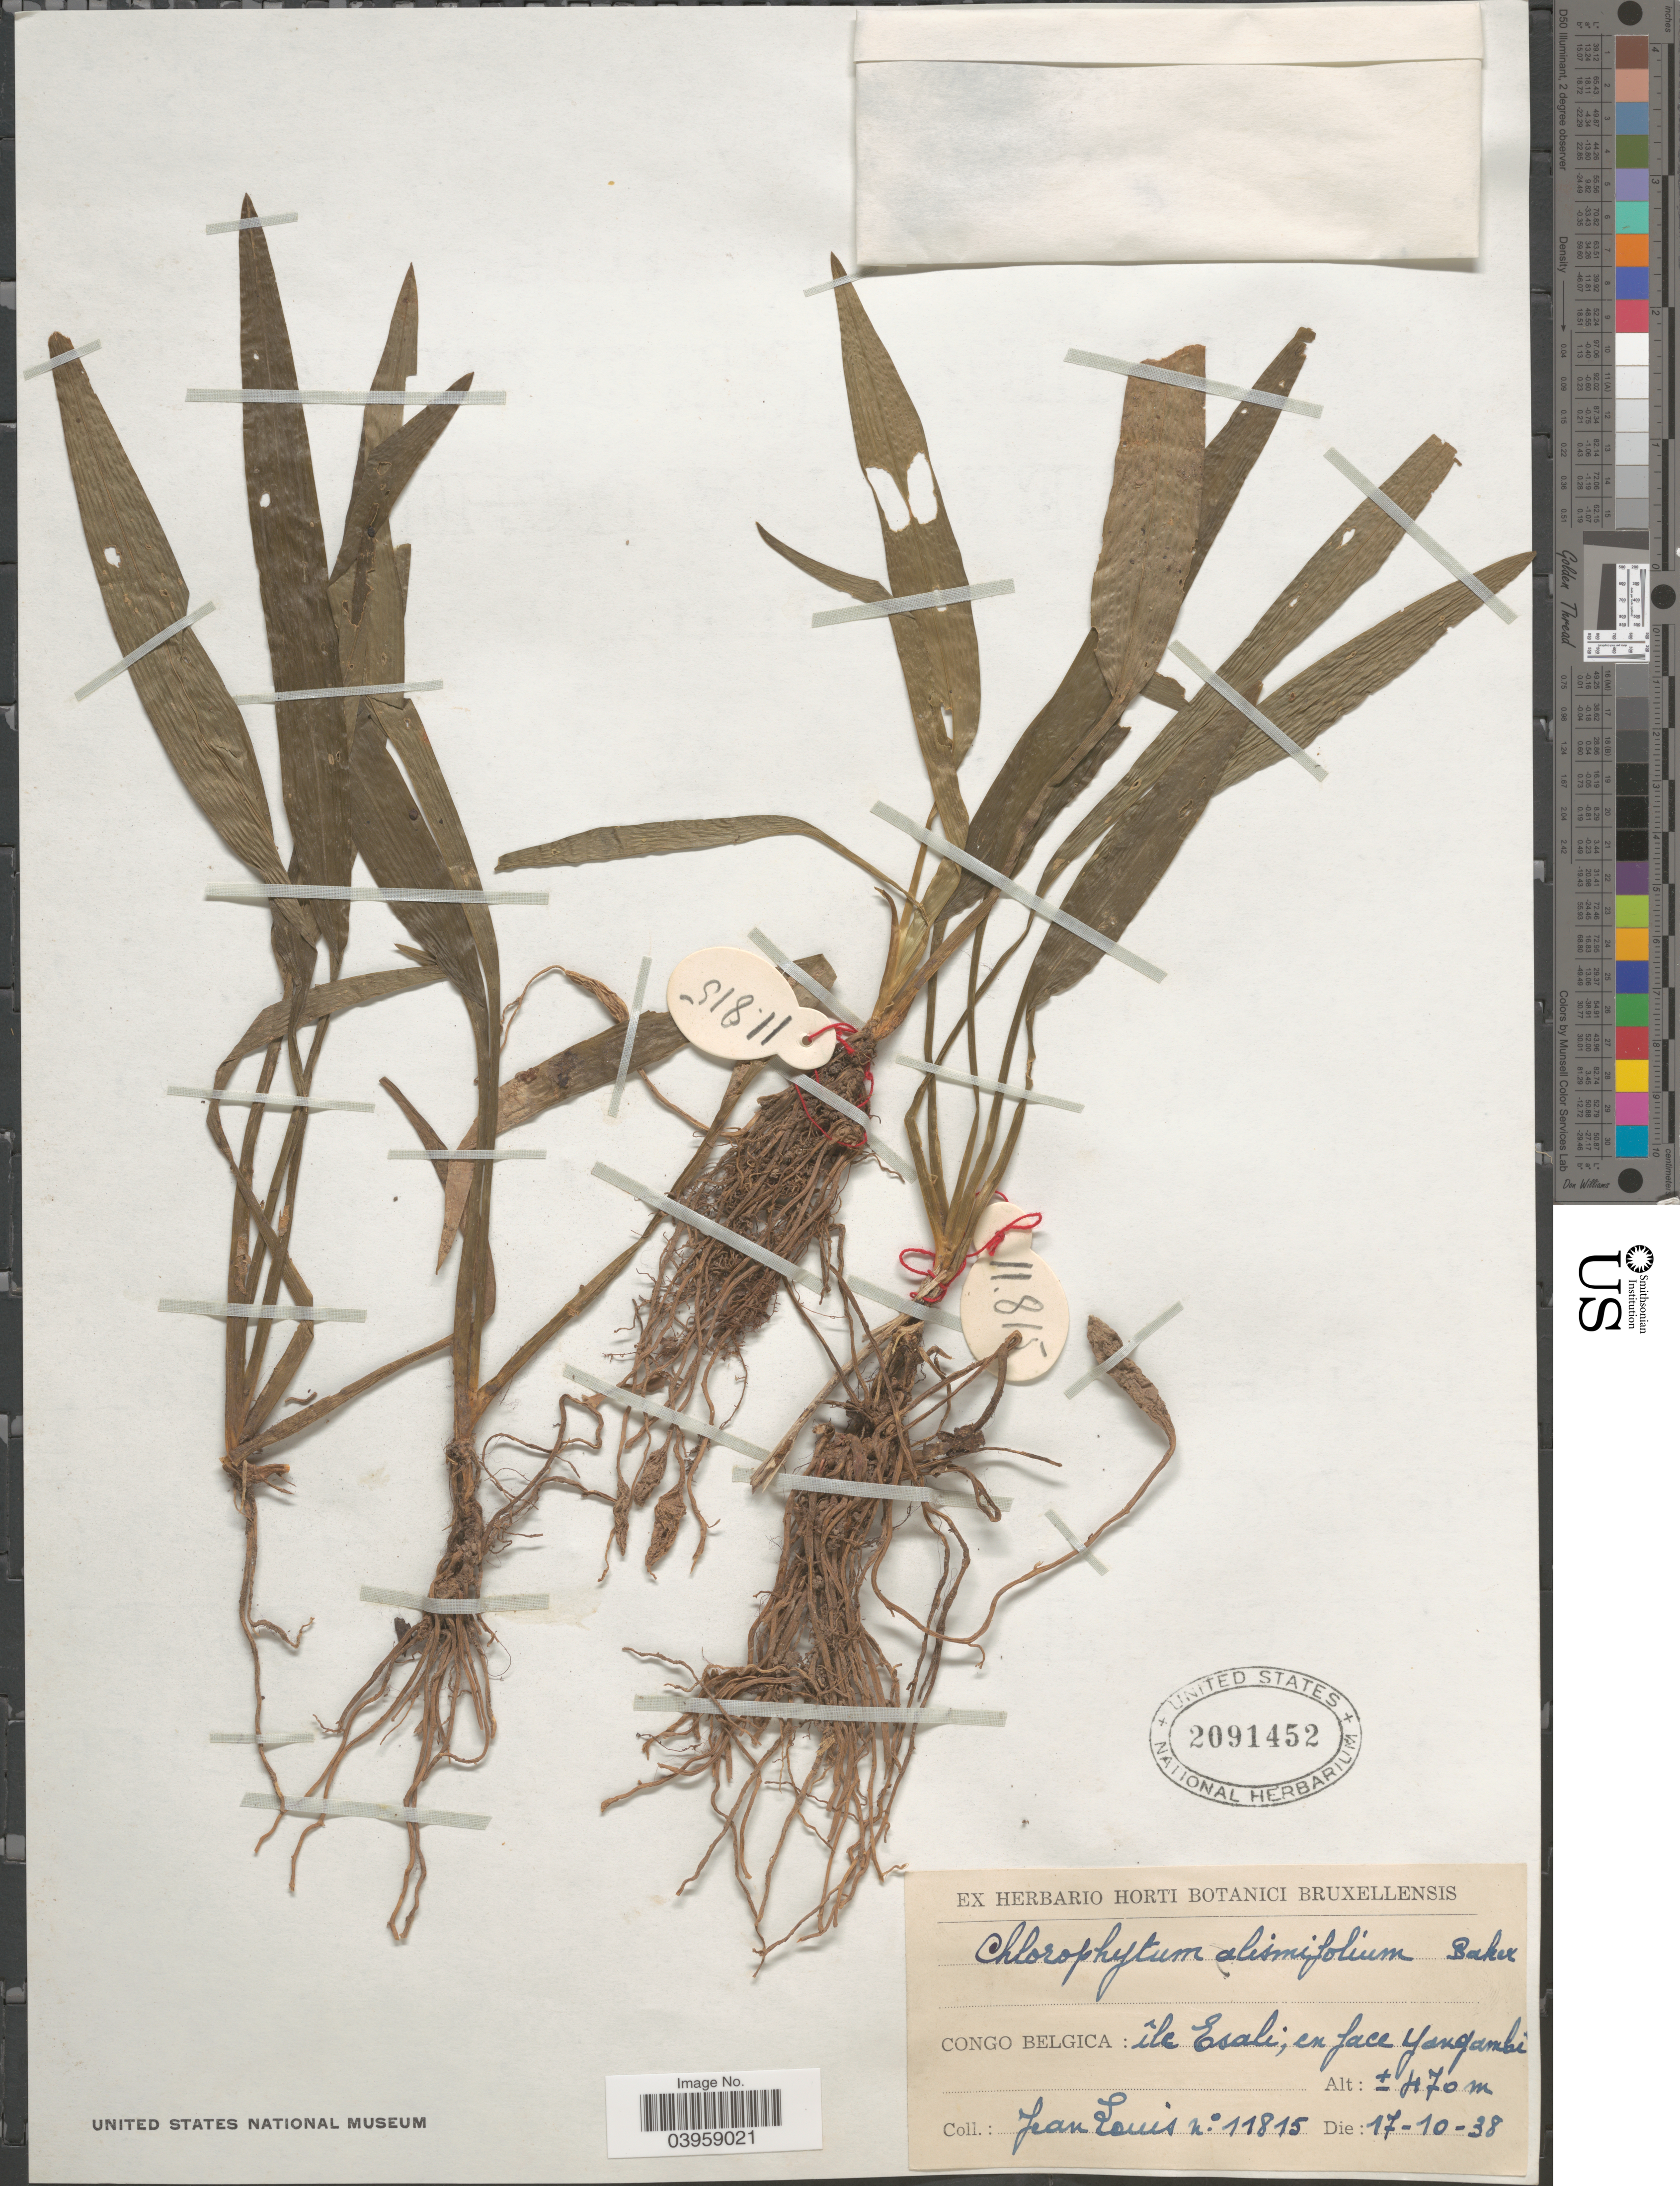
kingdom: Plantae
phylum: Tracheophyta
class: Liliopsida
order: Asparagales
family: Asparagaceae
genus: Chlorophytum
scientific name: Chlorophytum alismifolium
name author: Baker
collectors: J. Louis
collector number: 11815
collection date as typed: Transcribed d/m/y: 17/10/38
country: Congo, Democratic Republic of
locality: Congo Belgica: île Esali, en face Yangambi.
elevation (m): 470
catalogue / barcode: US 2091452